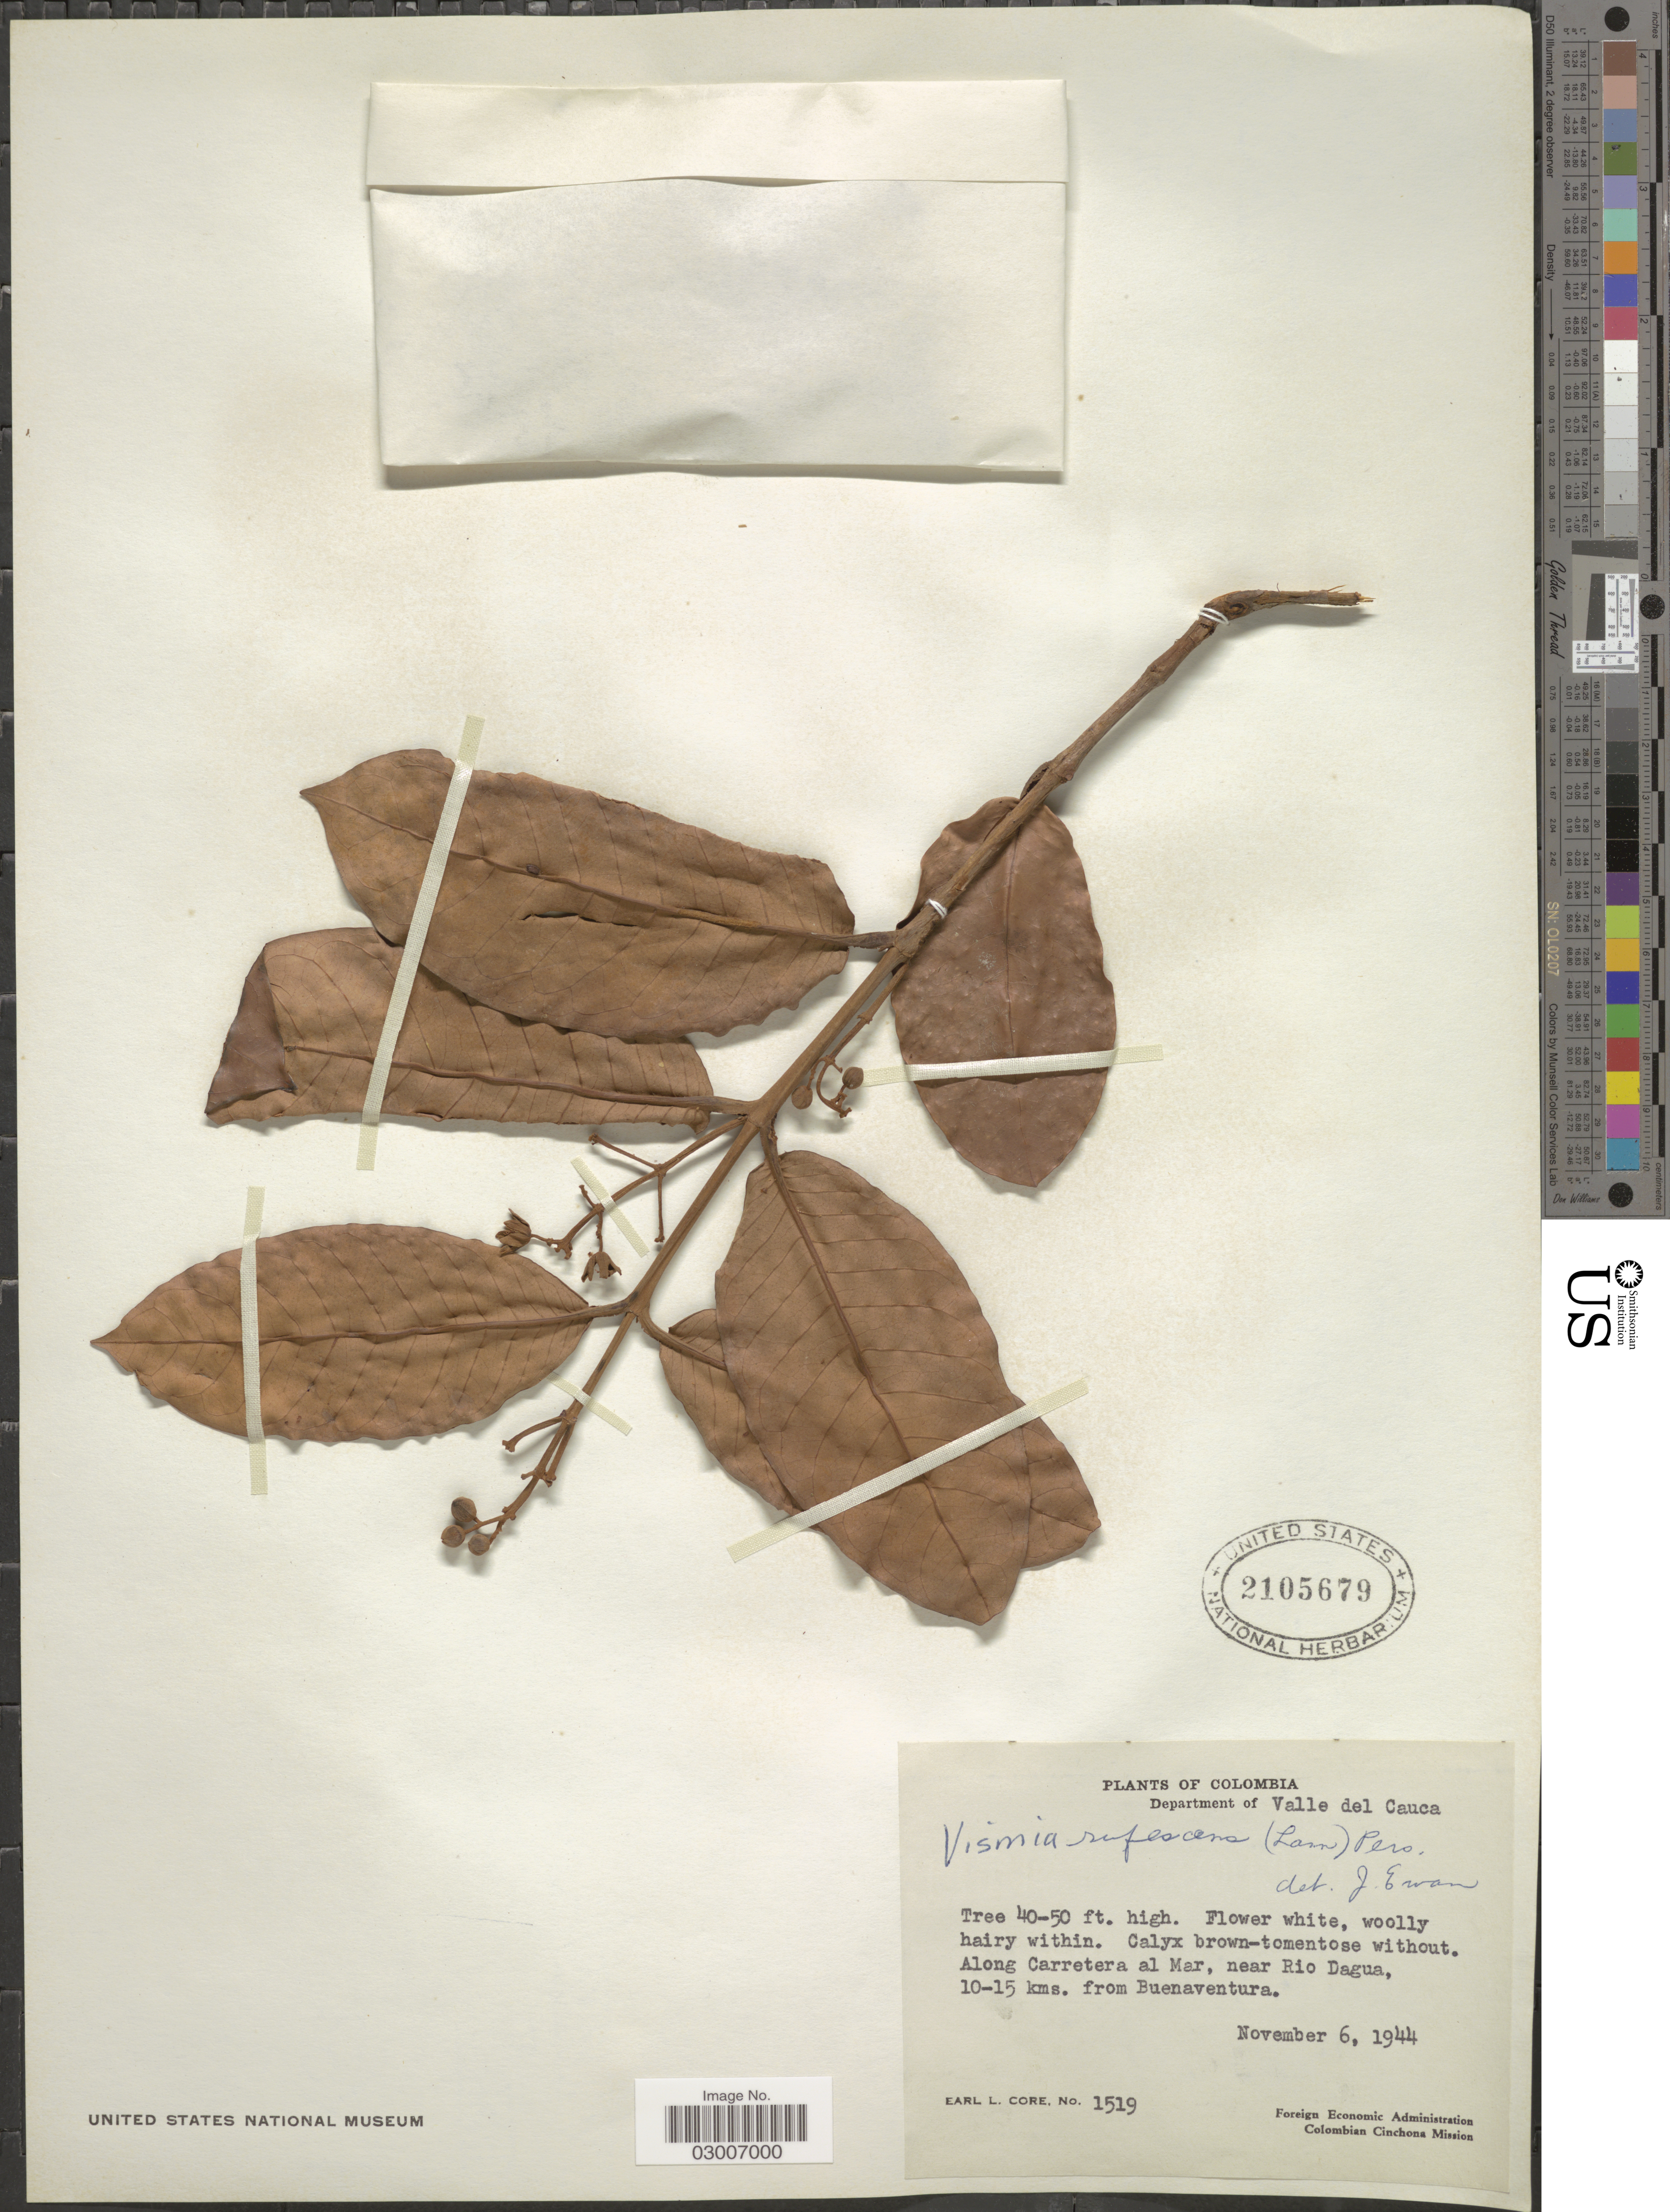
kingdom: Plantae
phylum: Tracheophyta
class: Magnoliopsida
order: Malpighiales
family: Hypericaceae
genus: Vismia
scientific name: Vismia rufescens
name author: (Lam.) Pers.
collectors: E. L. Core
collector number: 1519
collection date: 1944-11-06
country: Colombia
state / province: Valle del Cauca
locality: Department of Valle del Cauca. Along Carretera al Mar, near Rio Dagua, 10-15 kms. from Buenaventura.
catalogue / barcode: US 2105679